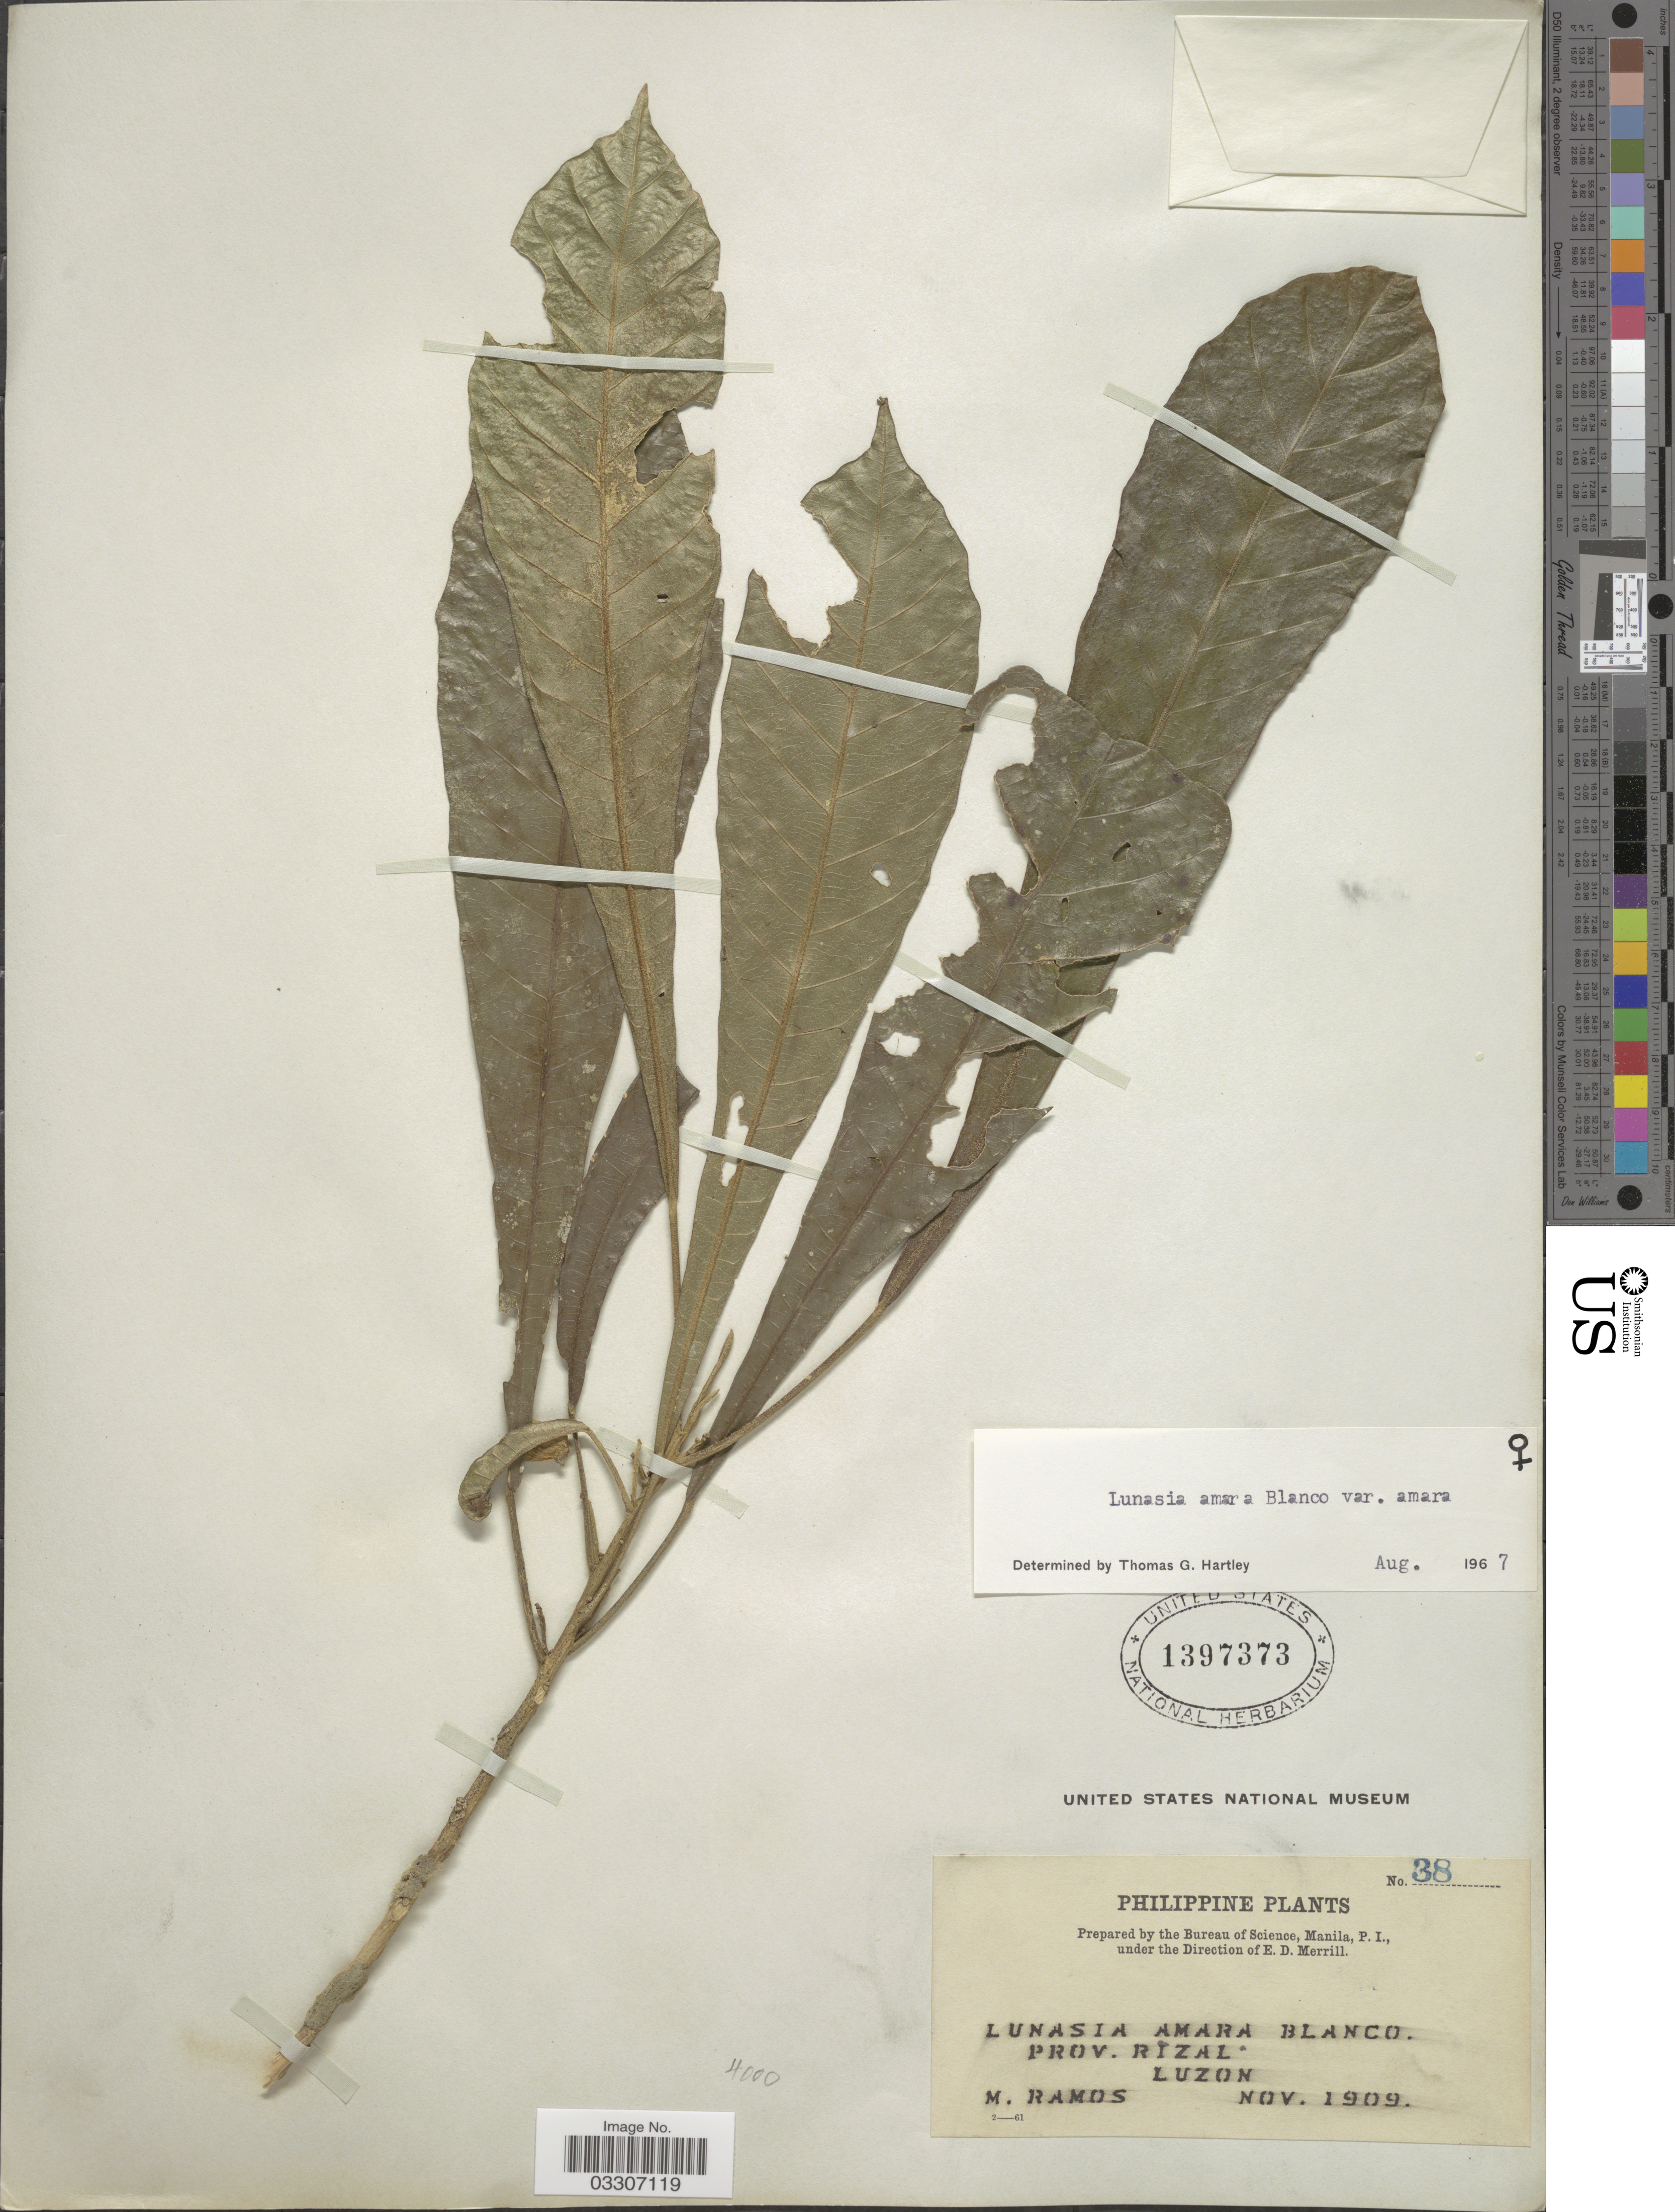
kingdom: Plantae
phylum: Tracheophyta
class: Magnoliopsida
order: Sapindales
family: Rutaceae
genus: Lunasia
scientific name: Lunasia amara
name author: Blanco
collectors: M. Ramos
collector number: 38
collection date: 1909-11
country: Philippines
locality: Prov. Rizal Luzon.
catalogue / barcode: US 1397373